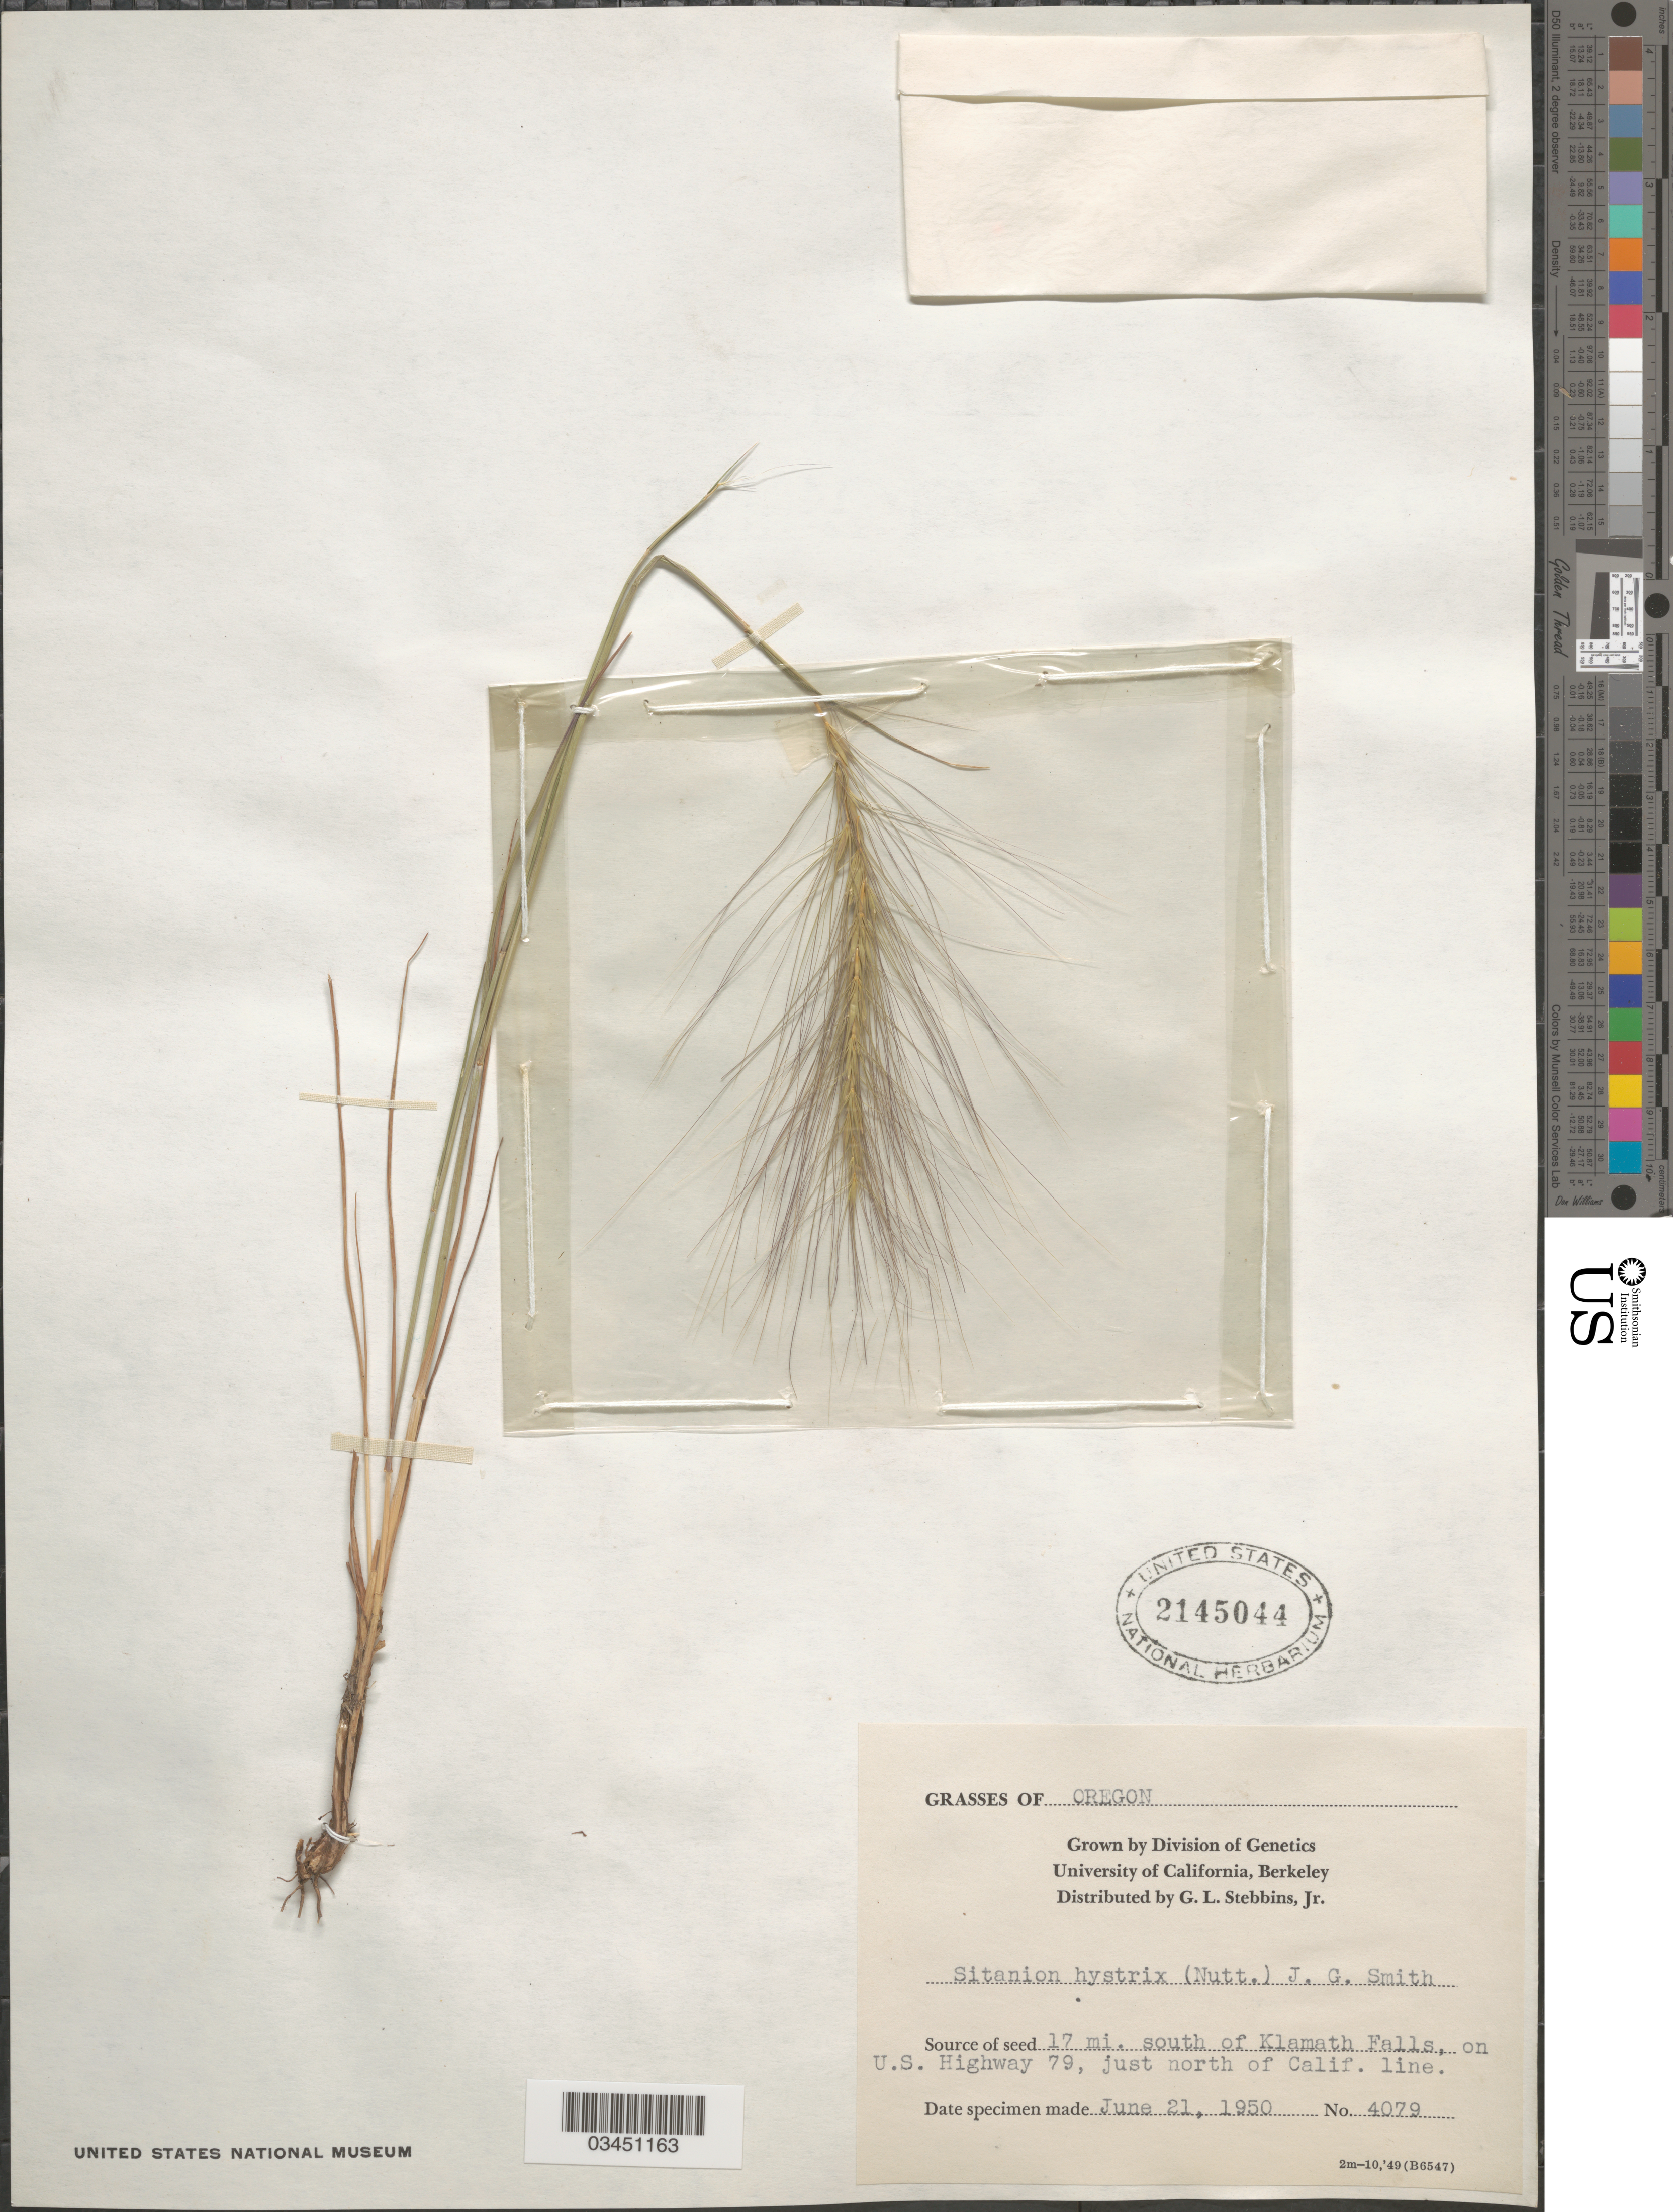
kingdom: Plantae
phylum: Tracheophyta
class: Liliopsida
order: Poales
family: Poaceae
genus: Elymus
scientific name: Elymus sp.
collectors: G. L. Stebbins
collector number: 4079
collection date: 1950-06-21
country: United States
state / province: California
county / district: Alameda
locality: University of California, Berkeley.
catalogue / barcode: US 2145044